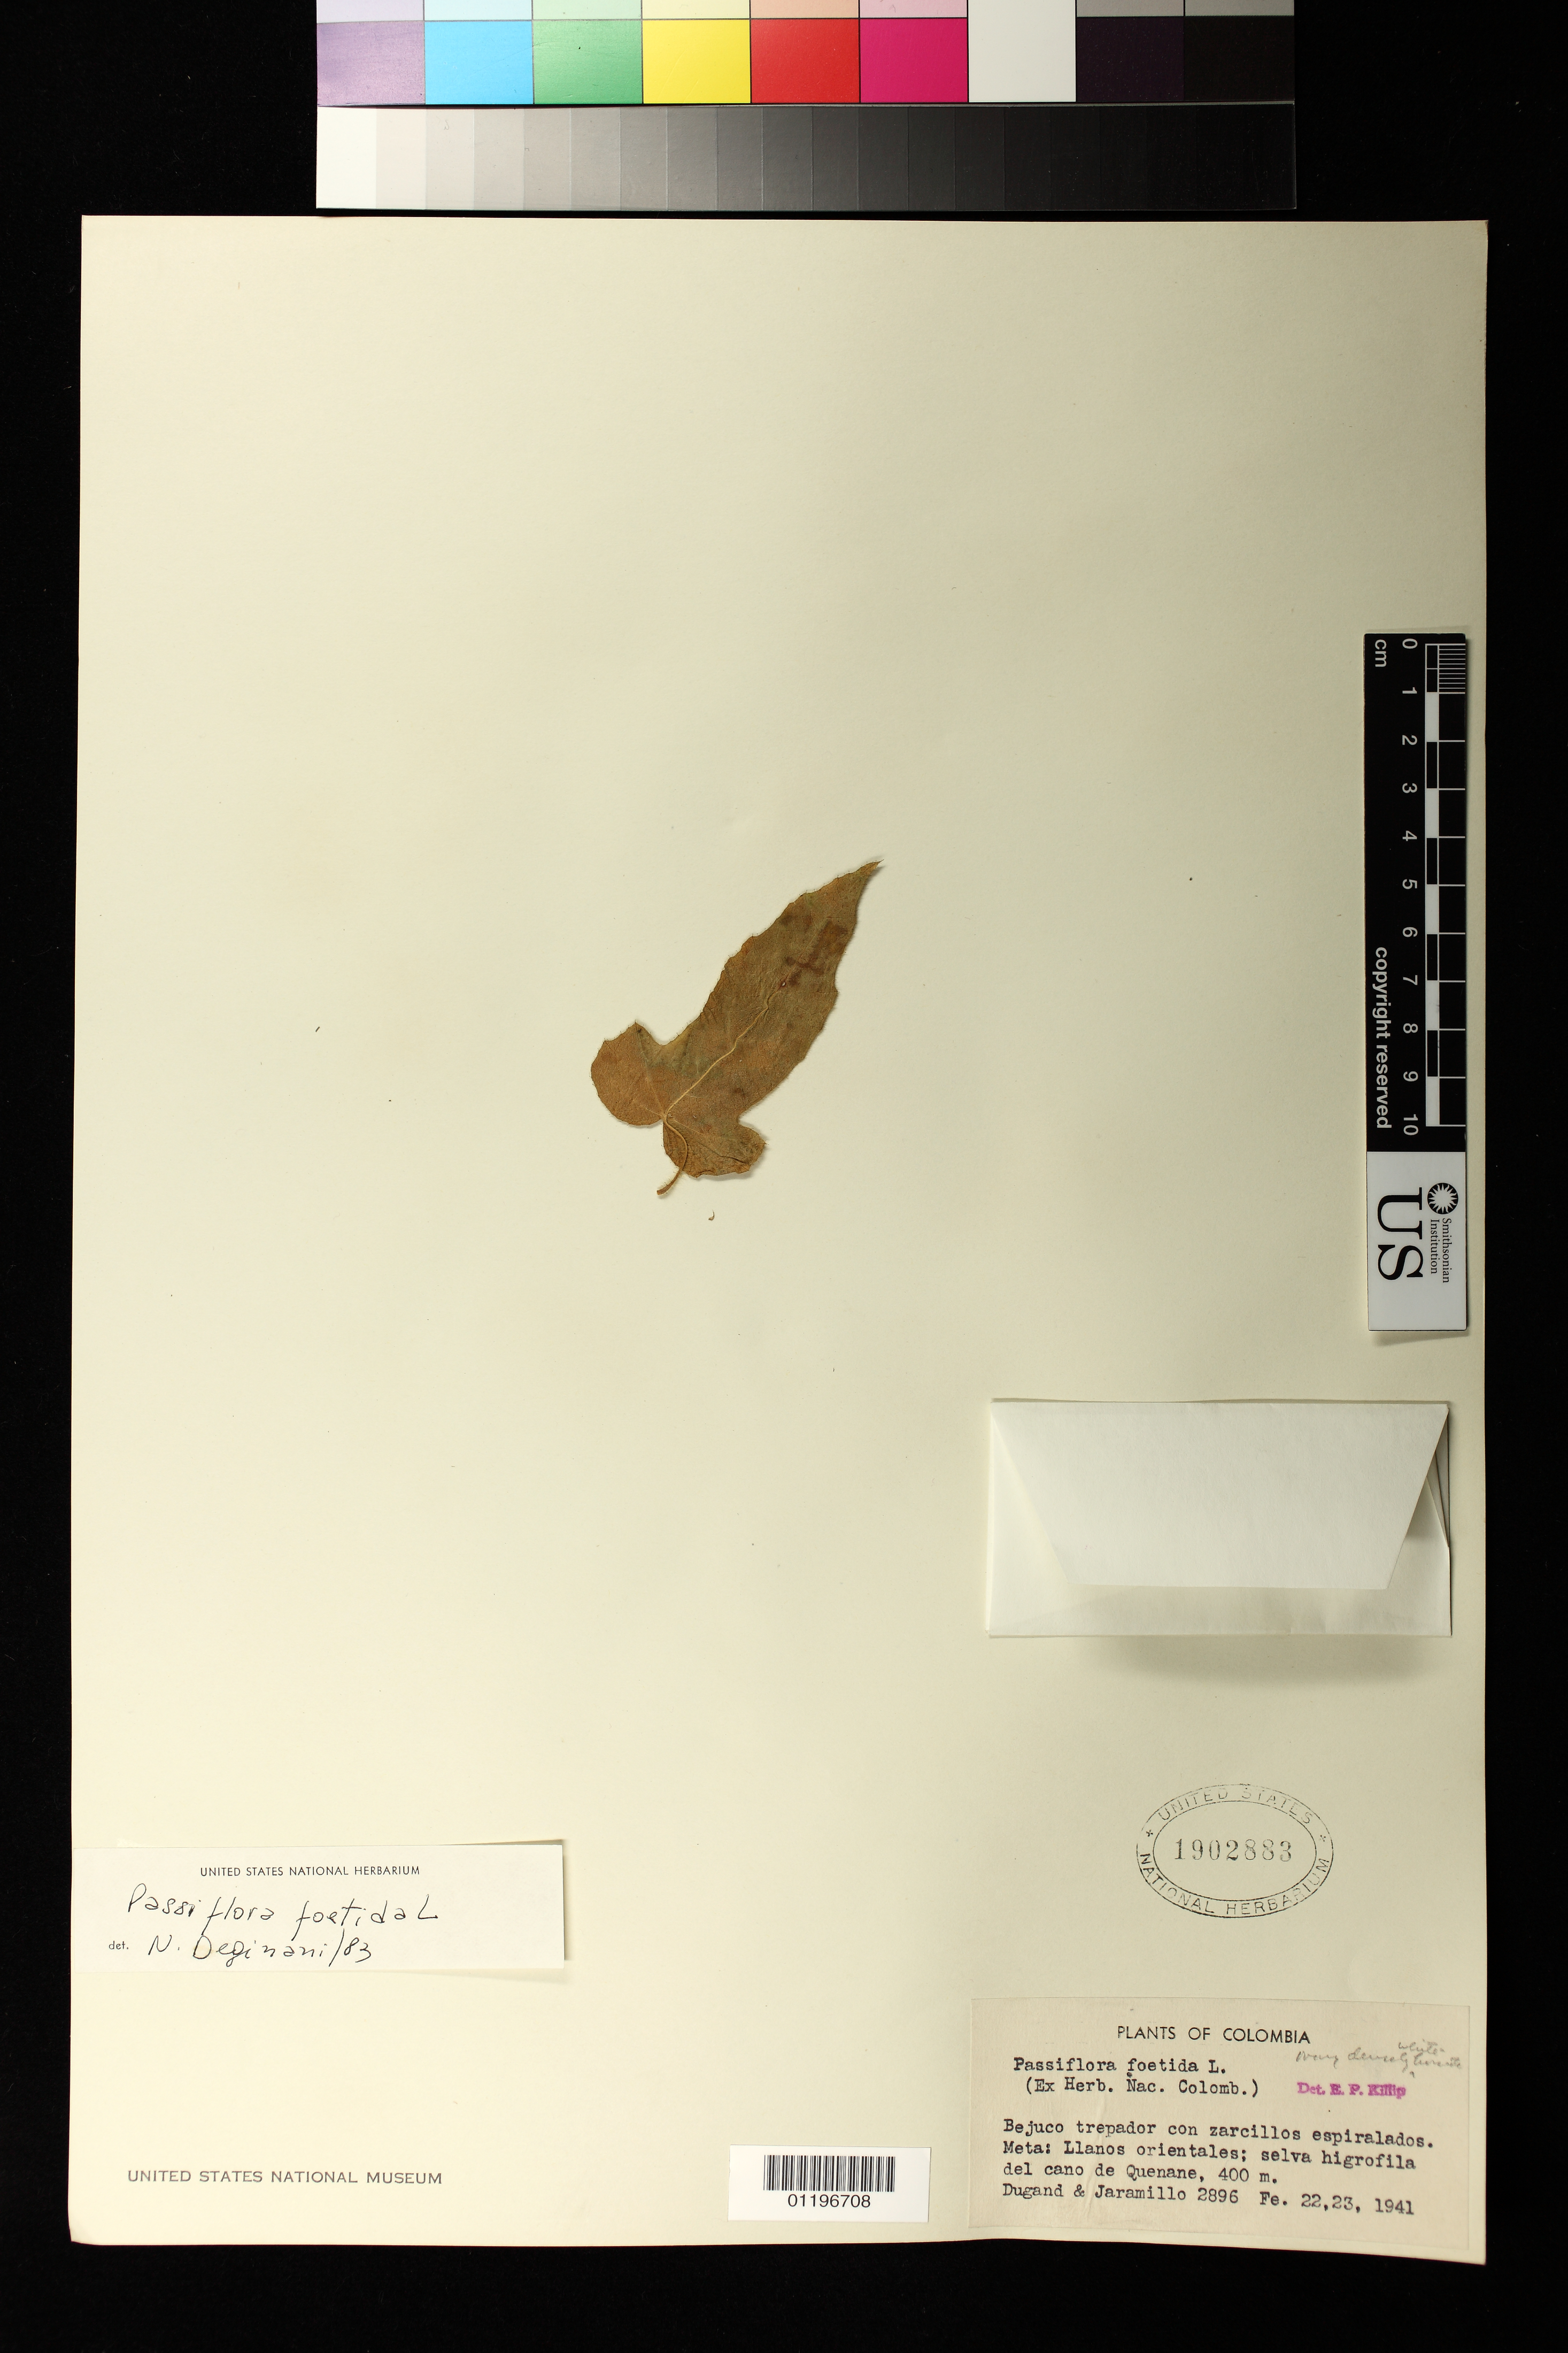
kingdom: Plantae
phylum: Tracheophyta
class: Magnoliopsida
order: Malpighiales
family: Passifloraceae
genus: Passiflora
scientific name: Passiflora foetida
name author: L.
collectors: A. Dugand G. & R. Jaramillo M.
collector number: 2896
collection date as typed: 22 Feb 1941 to 23 Feb 1941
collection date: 1941-02-22/1941-02-23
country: Colombia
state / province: Meta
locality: Meta: Llanos orientales; selva higrofila del cano de Quenane.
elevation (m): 400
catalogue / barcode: US 1902883